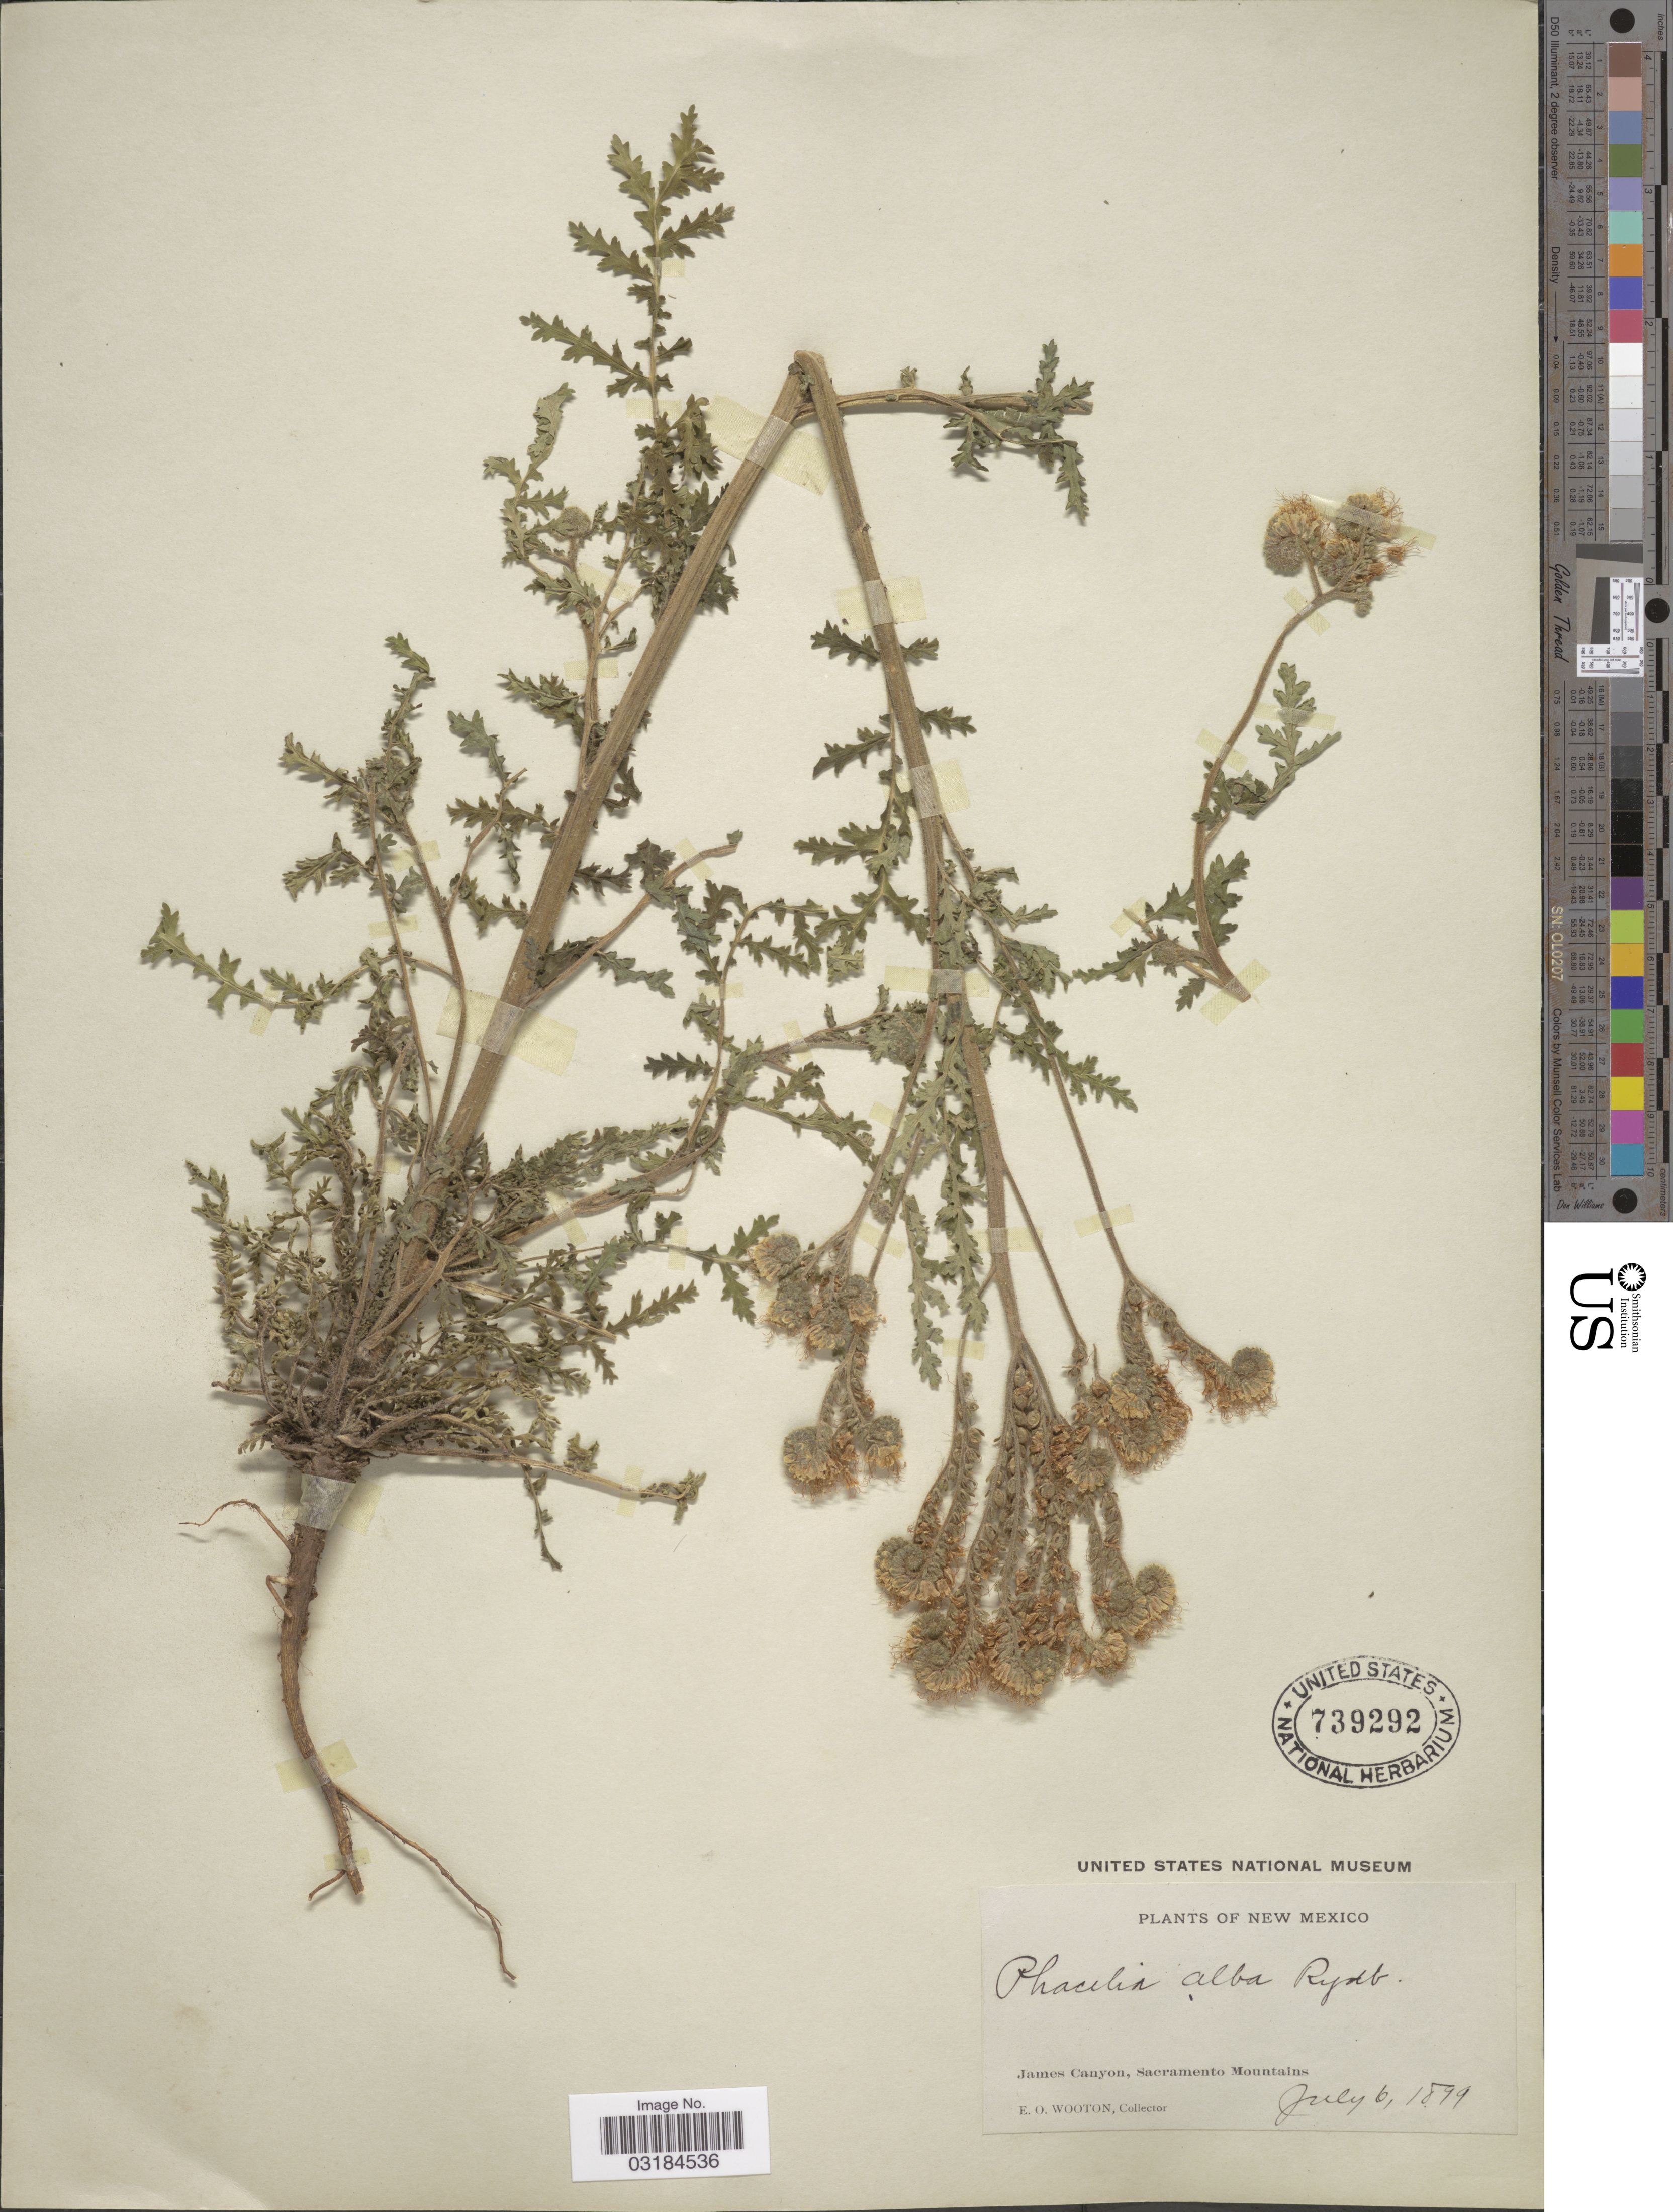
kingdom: Plantae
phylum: Tracheophyta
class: Magnoliopsida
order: Boraginales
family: Hydrophyllaceae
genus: Phacelia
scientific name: Phacelia alba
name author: Rydb.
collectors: E. O. Wooton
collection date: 1899-07-06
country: United States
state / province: New Mexico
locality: James Canyon, Sacramento Mountains.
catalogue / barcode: US 739292